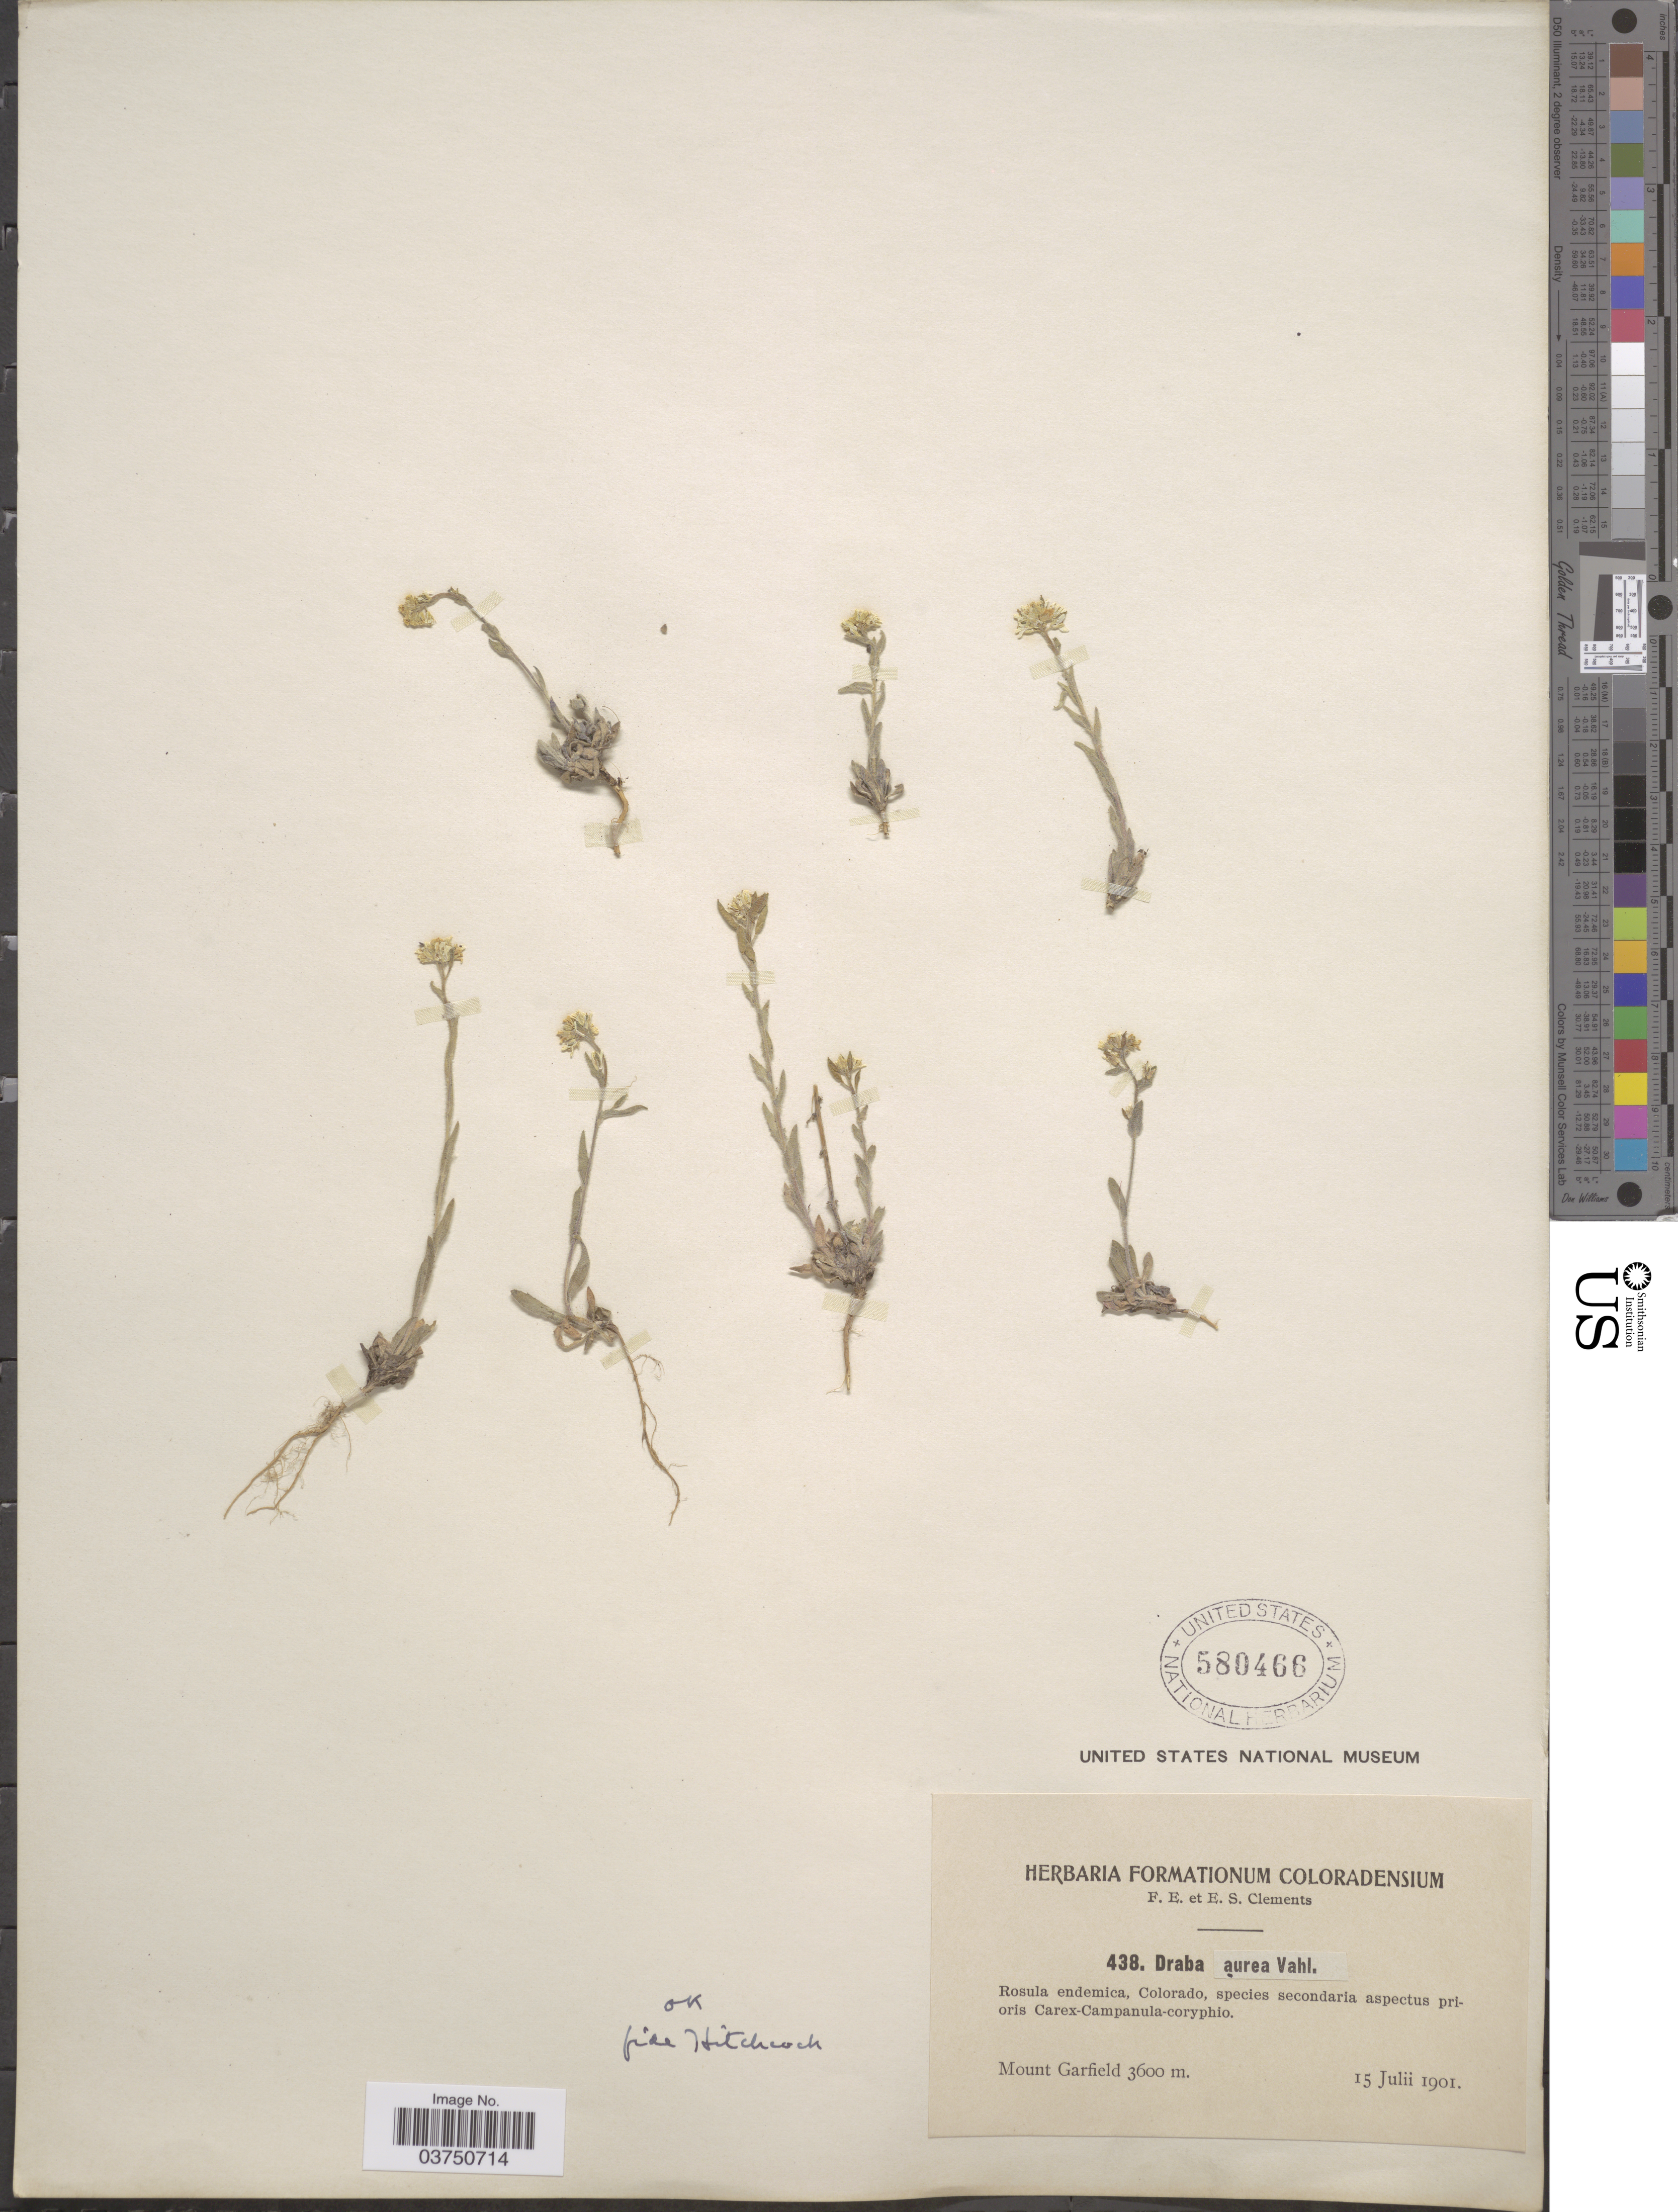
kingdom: Plantae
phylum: Tracheophyta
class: Magnoliopsida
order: Brassicales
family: Brassicaceae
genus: Draba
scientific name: Draba aurea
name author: Vahl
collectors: F. E. Clements & E. S. Clements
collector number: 438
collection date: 1901-07-15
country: United States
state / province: Colorado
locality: Mount Garfield.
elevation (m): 3600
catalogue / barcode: US 580466